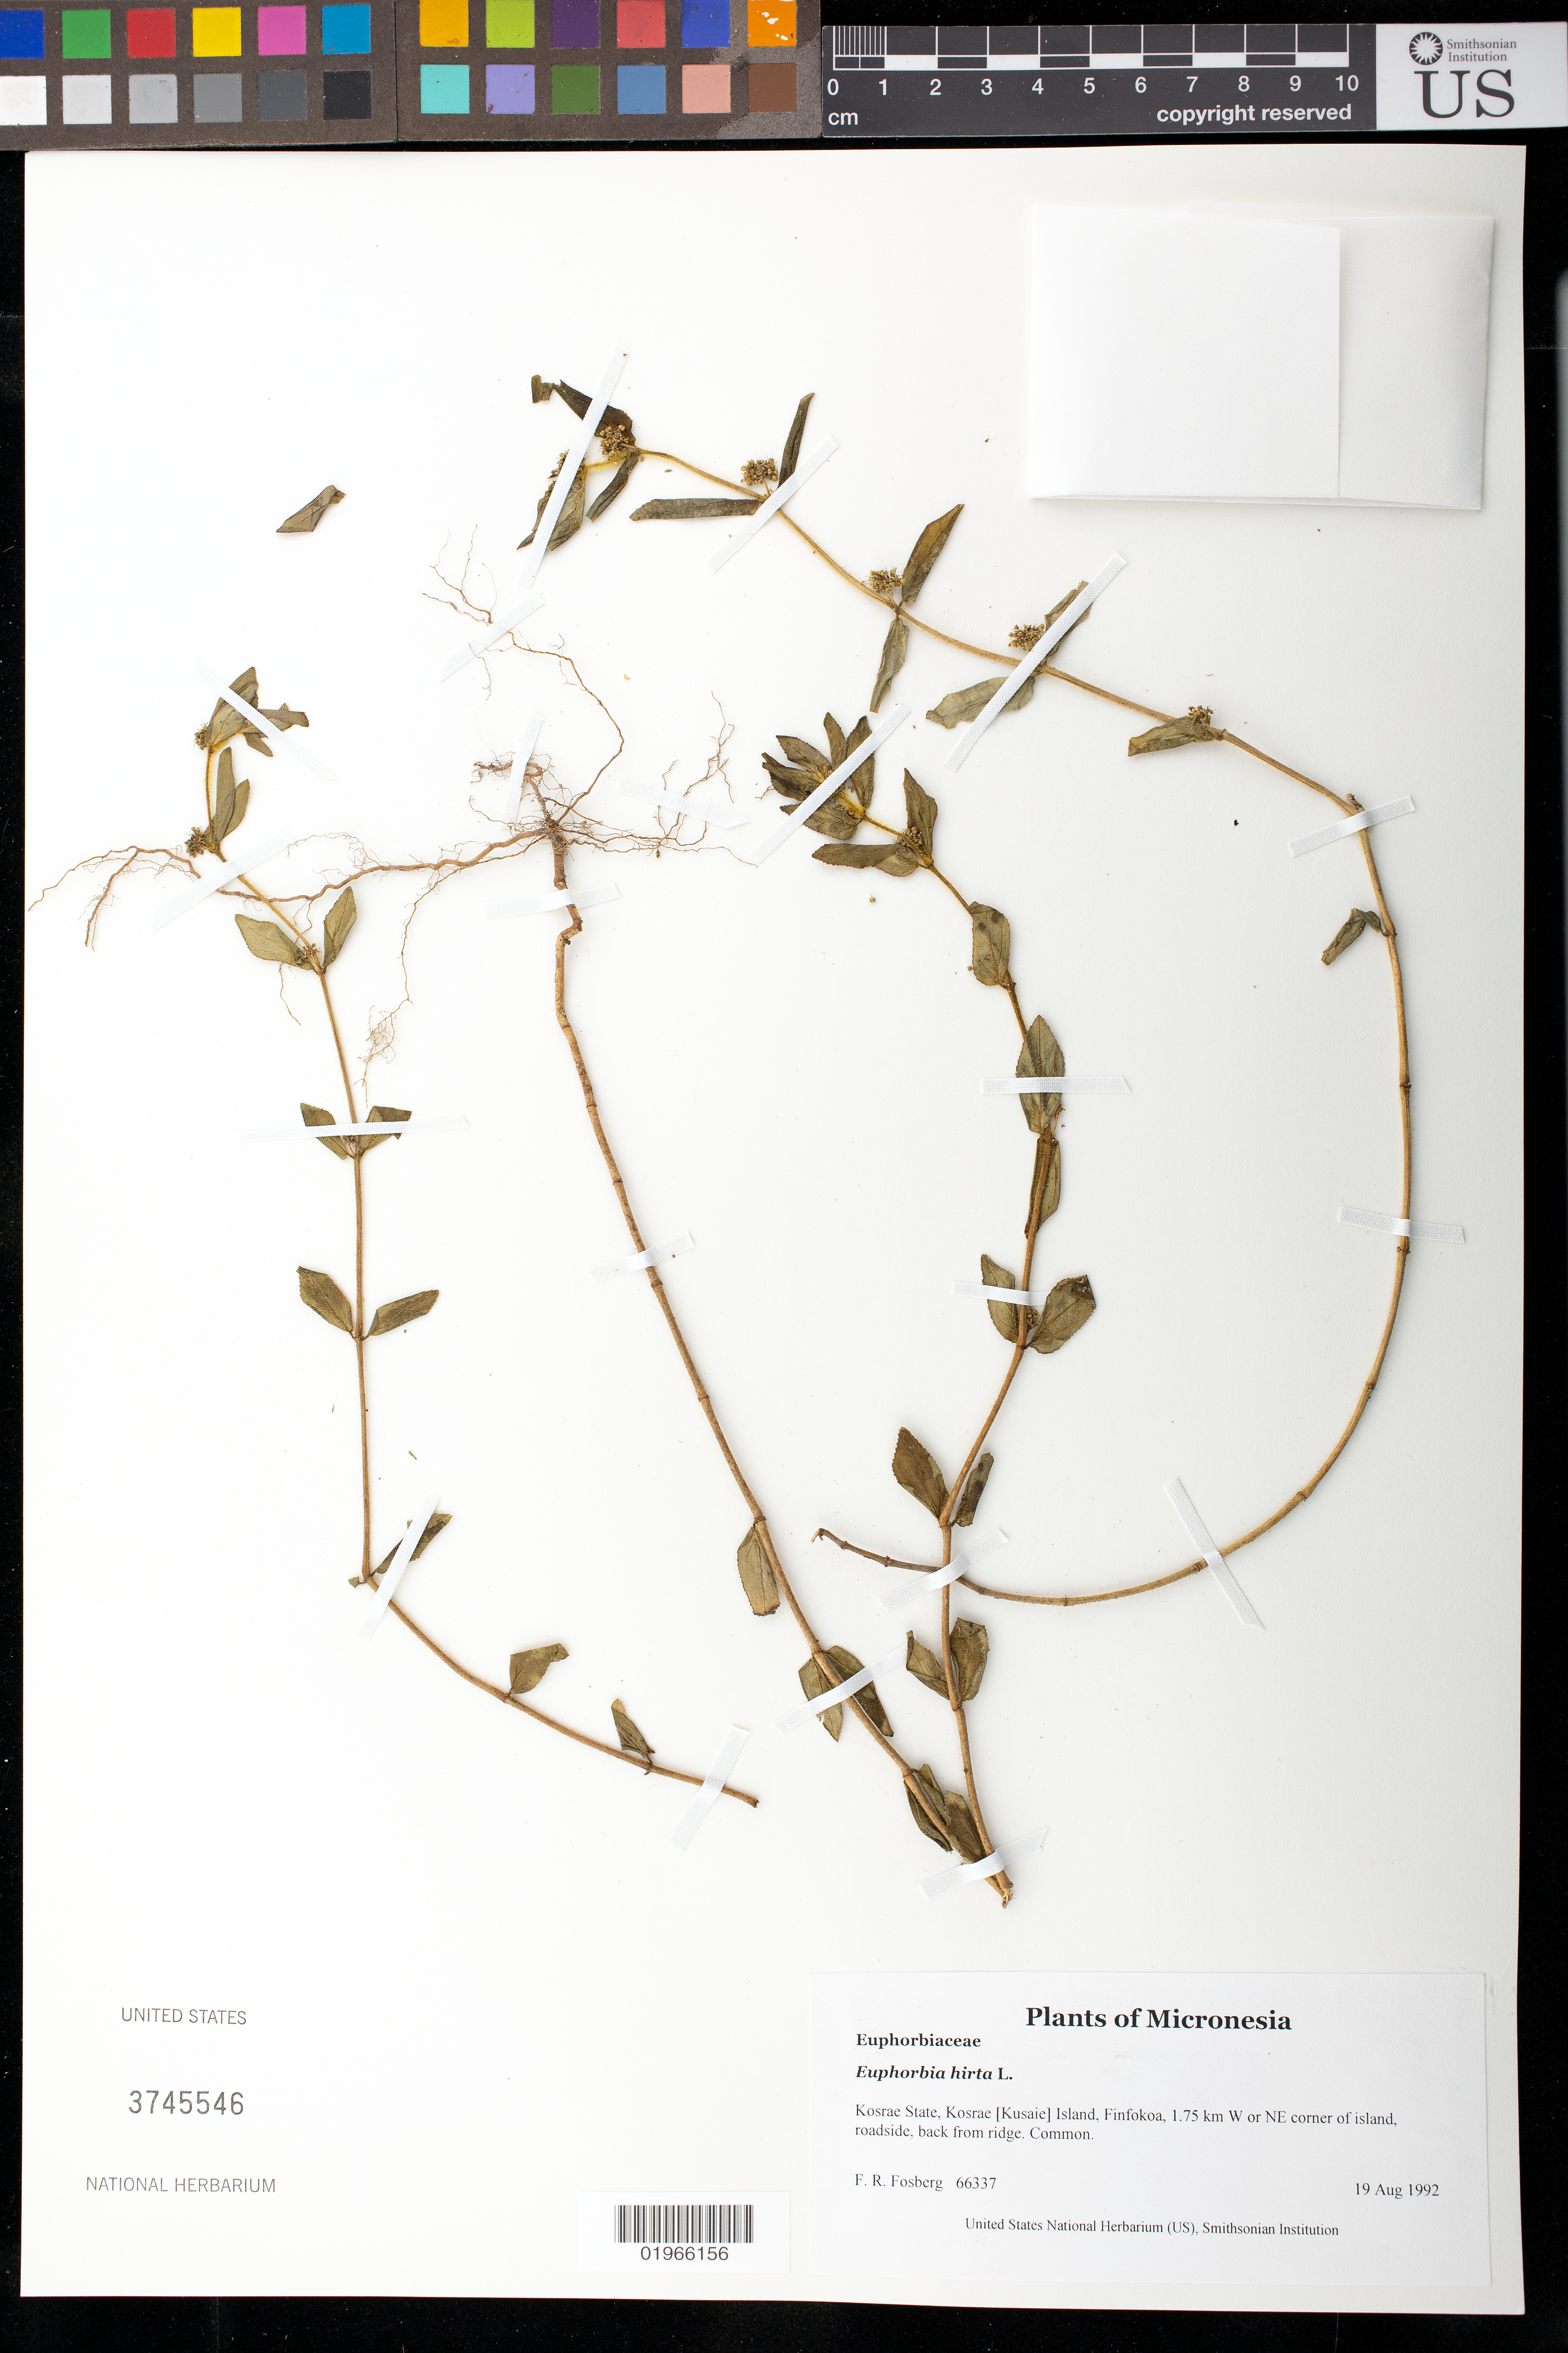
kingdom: Plantae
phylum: Tracheophyta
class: Magnoliopsida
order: Malpighiales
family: Euphorbiaceae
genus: Euphorbia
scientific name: Euphorbia hirta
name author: L.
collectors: F. R. Fosberg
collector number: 66337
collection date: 1992-08-19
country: Micronesia, Federated States of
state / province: Kosrae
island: Kosrae [Kusaie]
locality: Finfokoa, 1.75 km W or NE corner of island, beach ridge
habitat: Roadside, back from ridge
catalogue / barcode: US 3745546